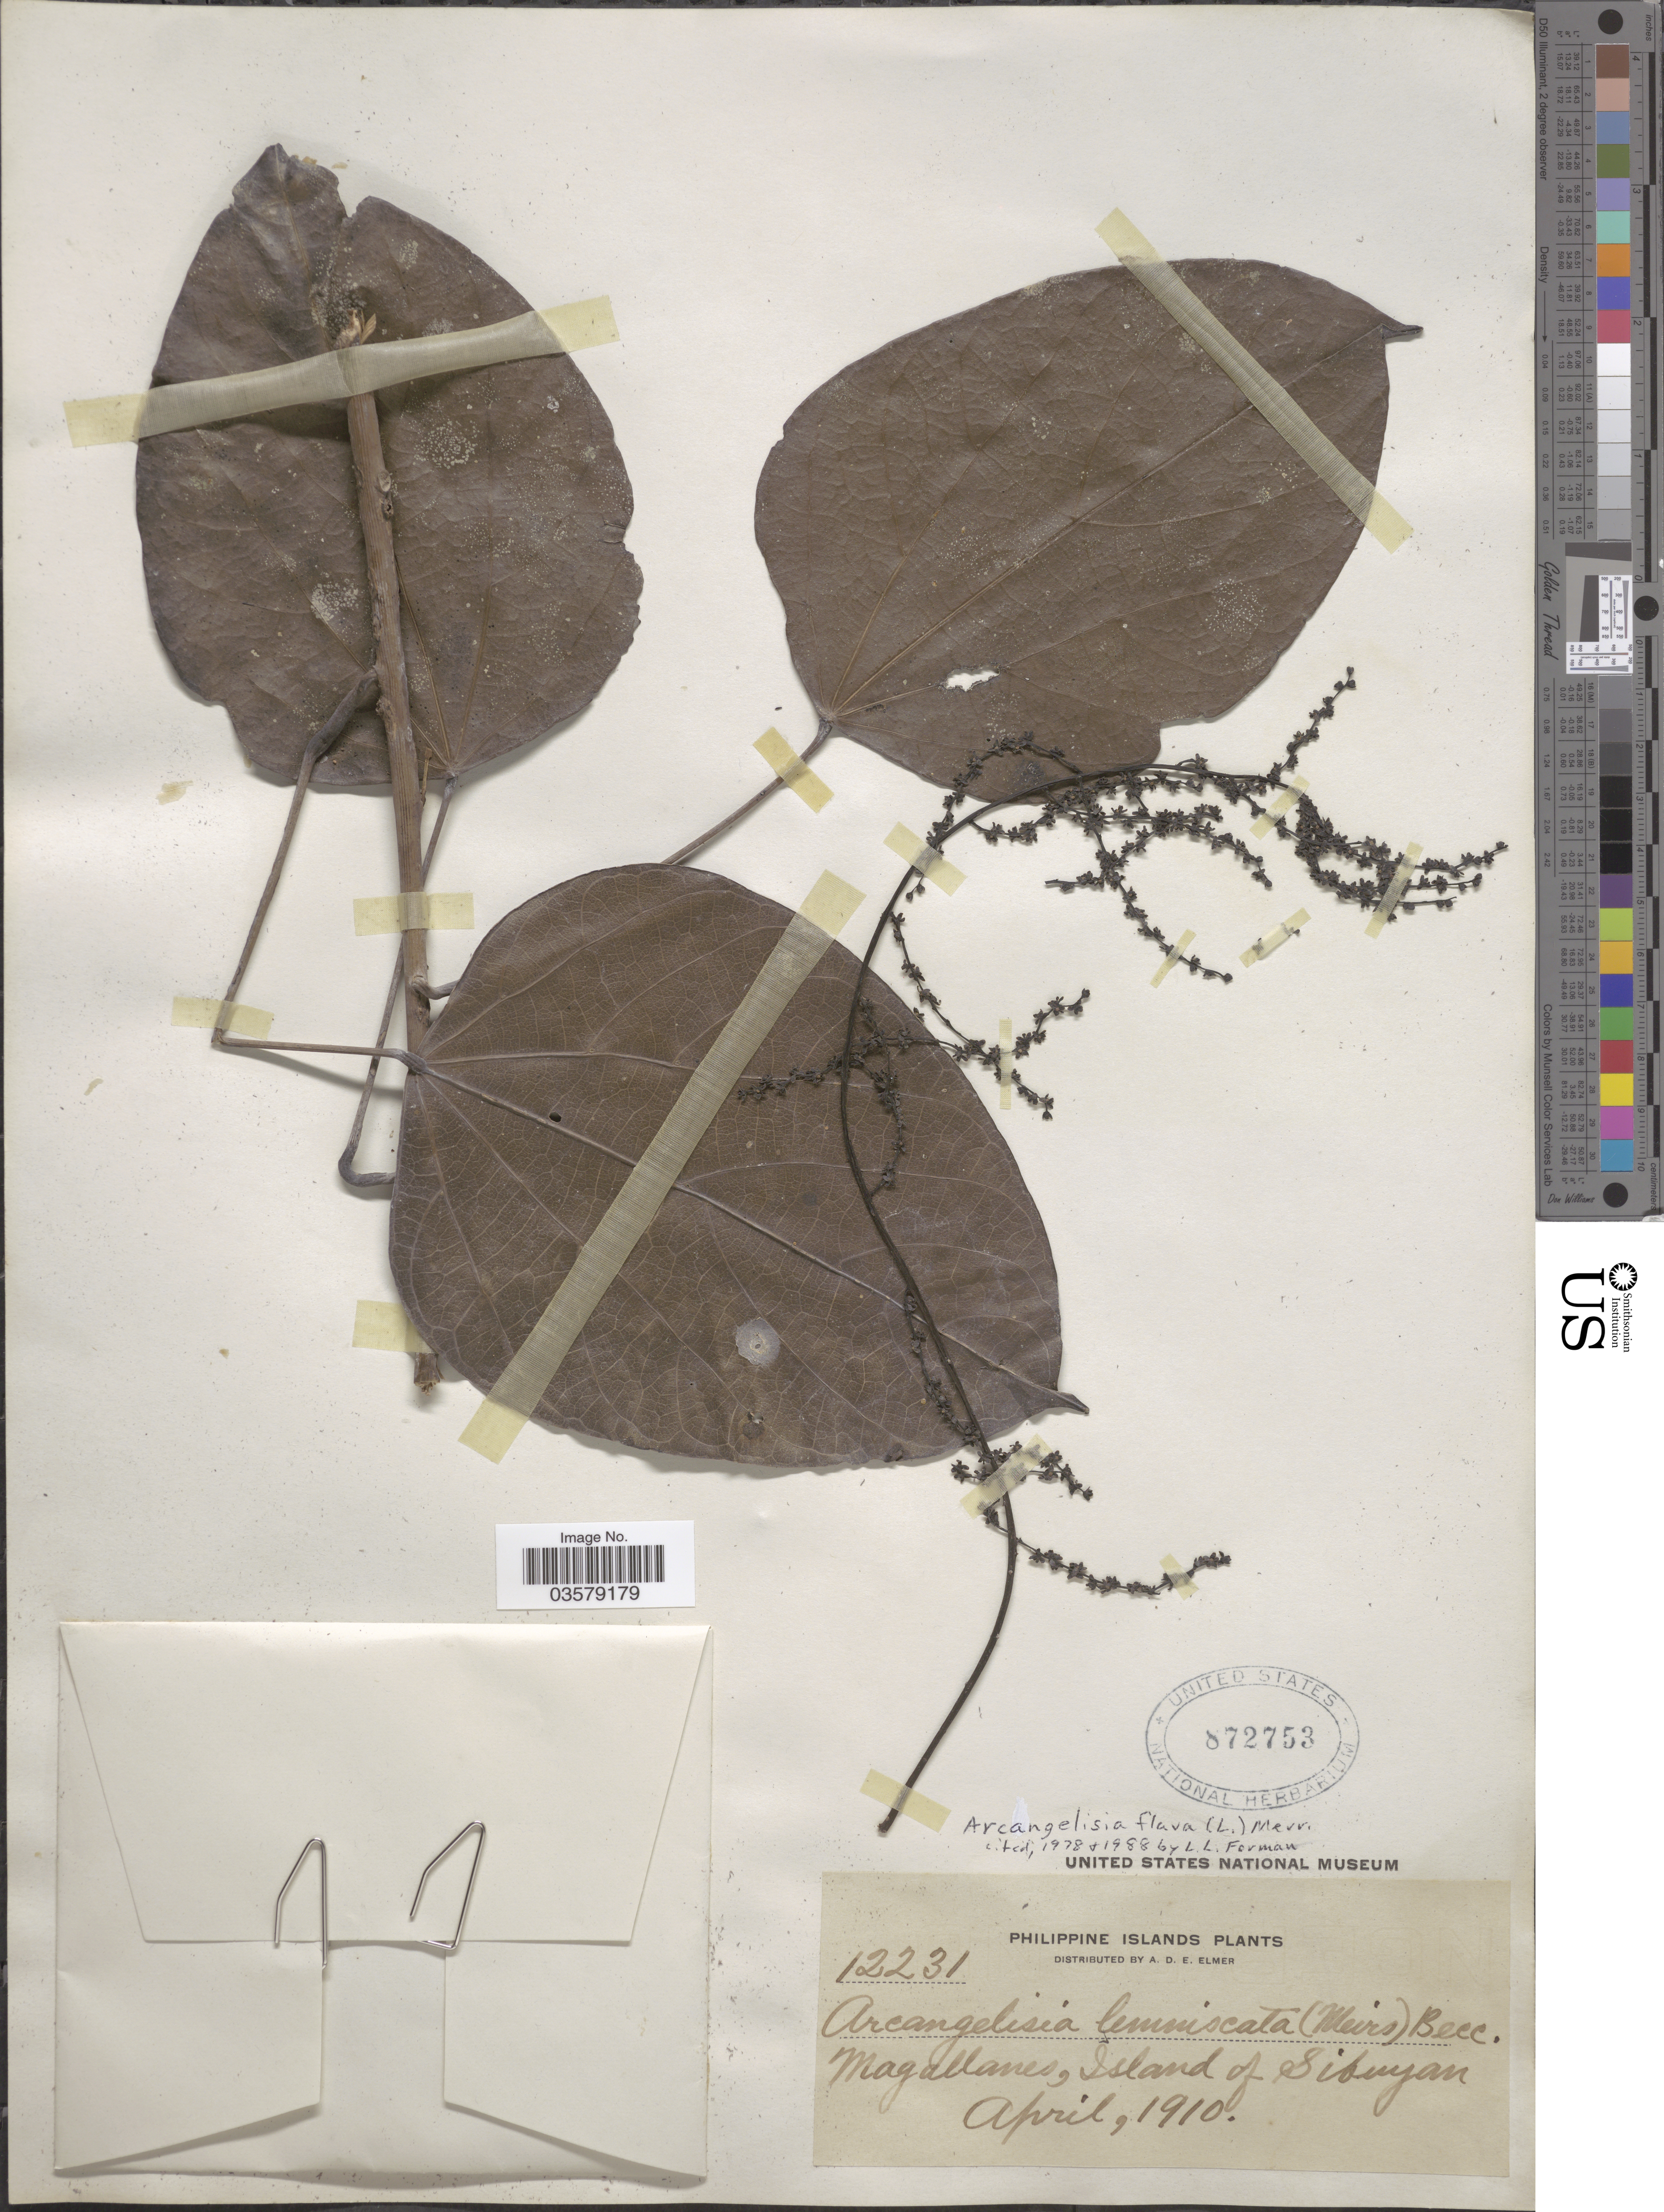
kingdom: Plantae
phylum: Tracheophyta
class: Magnoliopsida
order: Ranunculales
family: Menispermaceae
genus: Arcangelisia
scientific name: Arcangelisia flava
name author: (L.) Merr.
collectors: A. D. E. Elmer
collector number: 12231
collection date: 1910-04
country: Philippines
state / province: Western Visayas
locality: Philippine Islands. Magallanes, Island of Sibuyan.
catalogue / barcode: US 872753